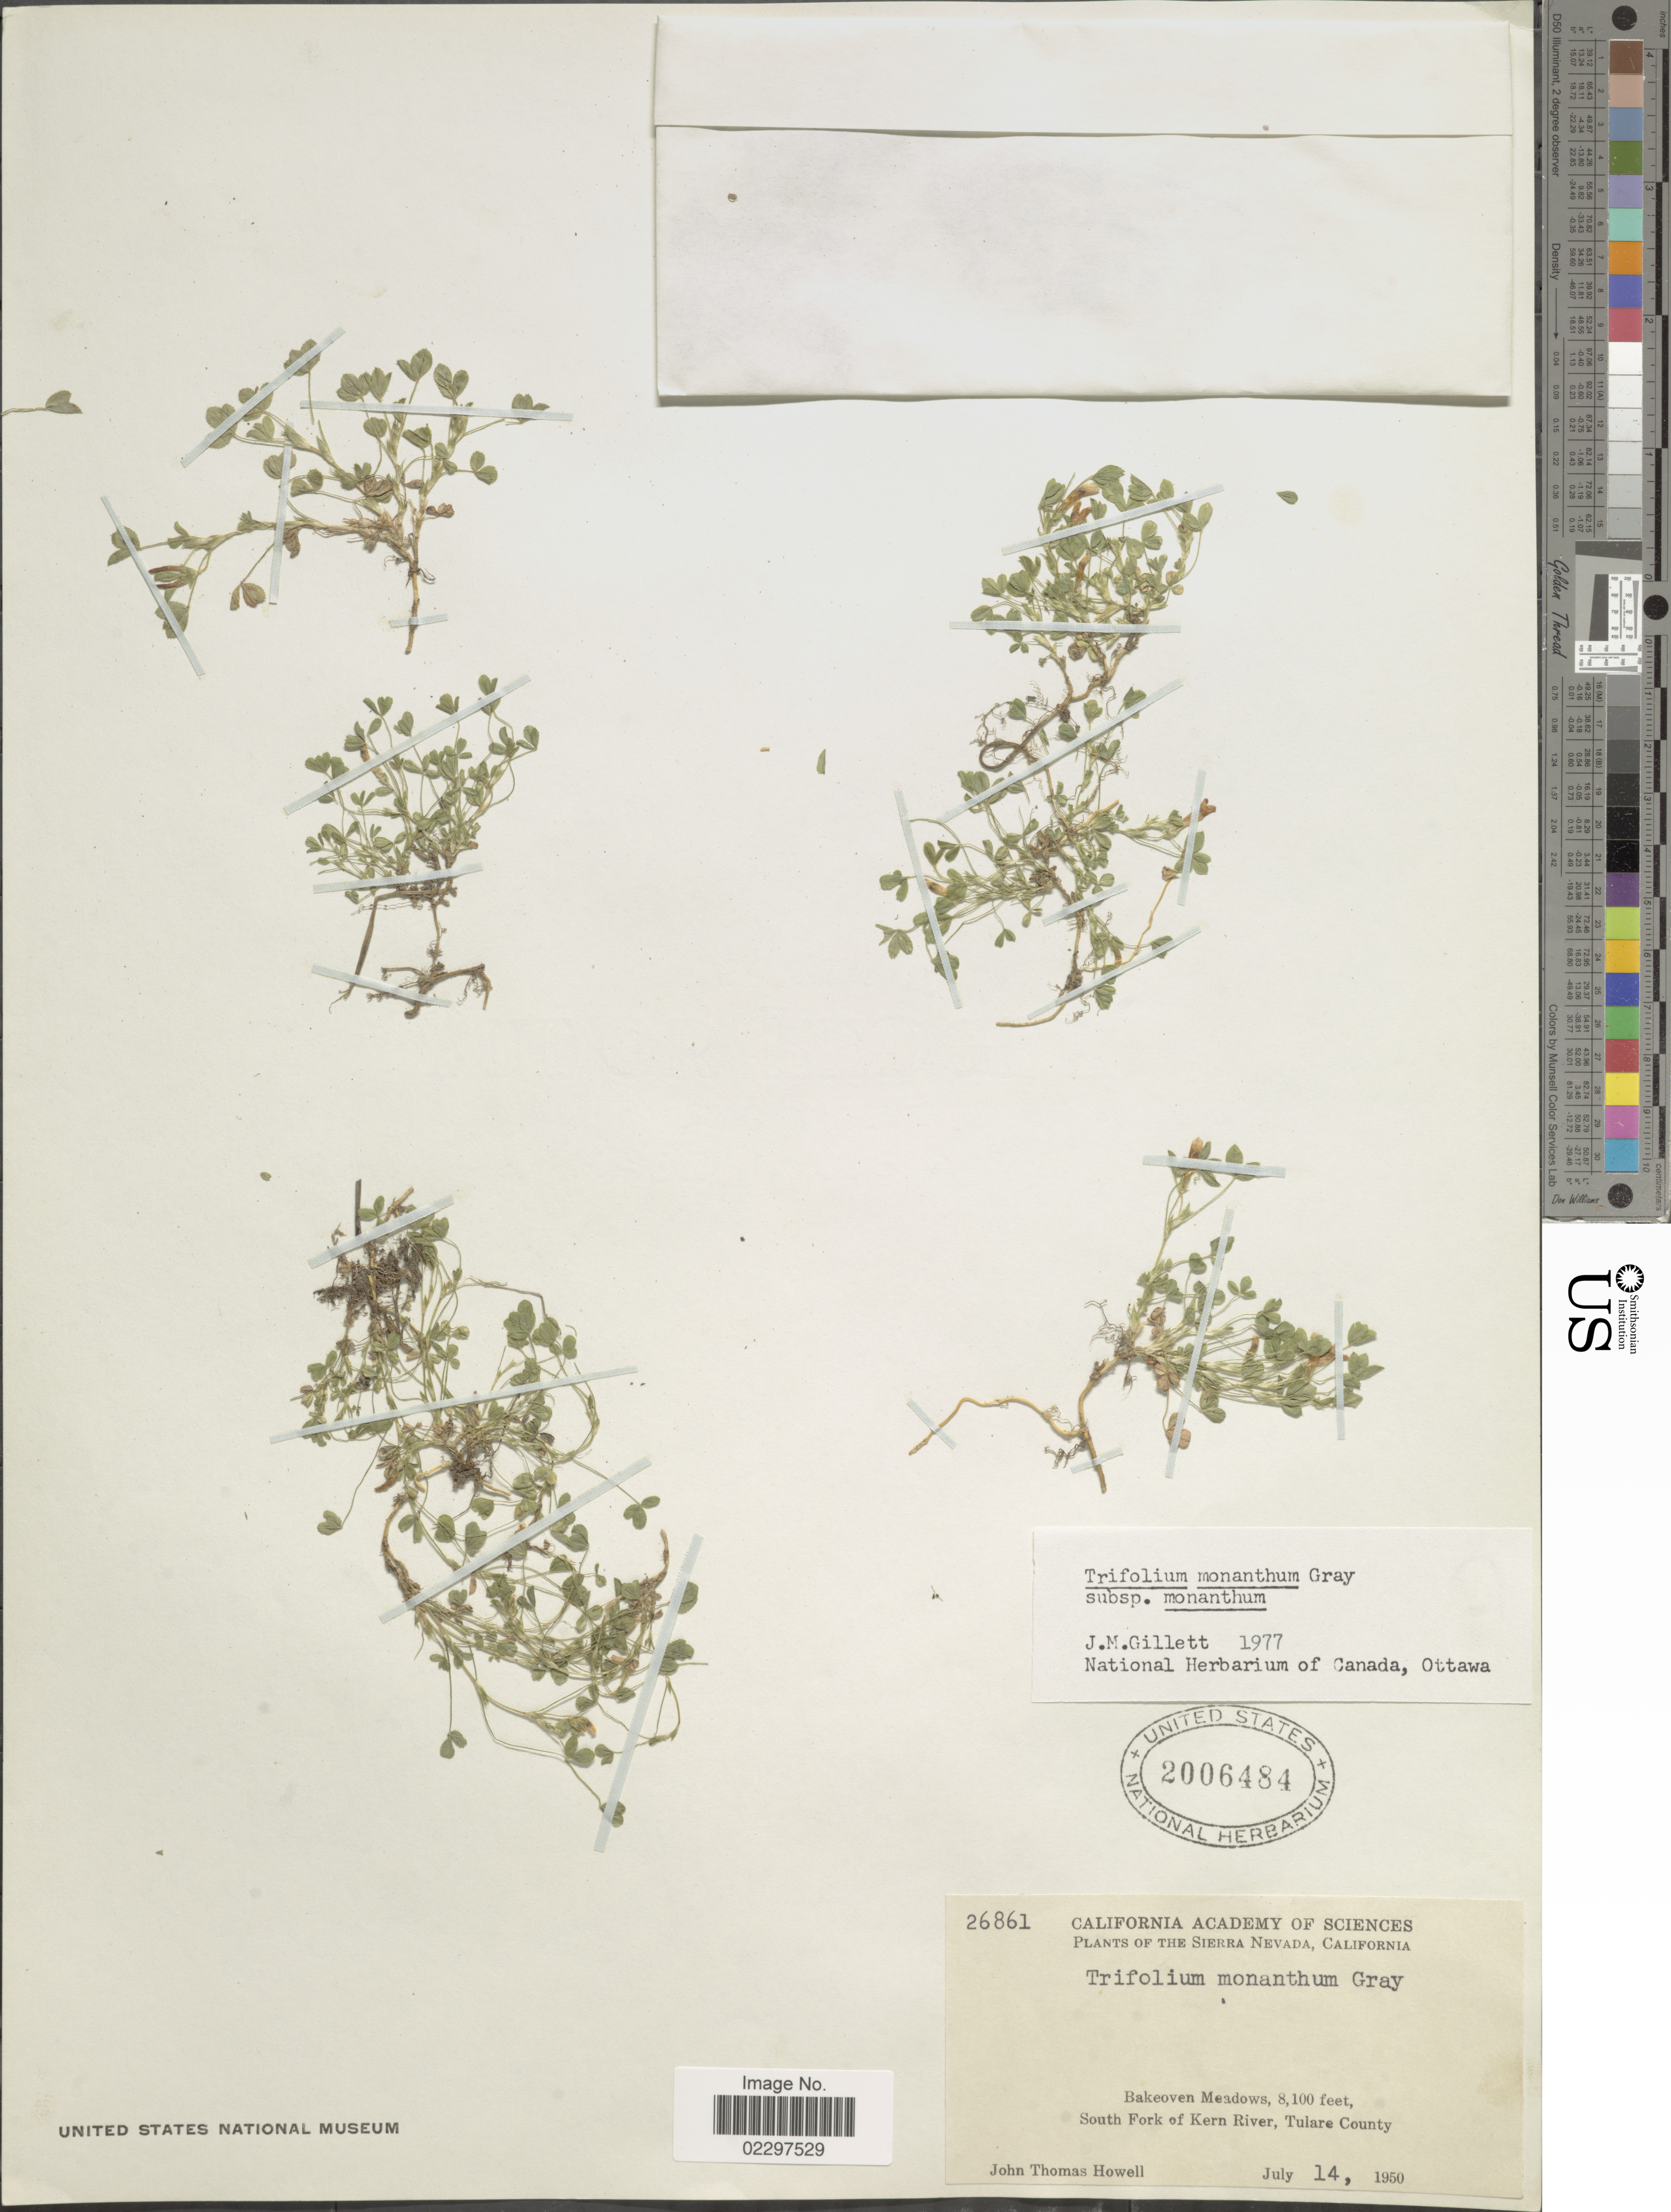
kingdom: Plantae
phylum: Tracheophyta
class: Magnoliopsida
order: Fabales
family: Fabaceae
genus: Trifolium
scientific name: Trifolium monanthum subsp. monanthum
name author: A. Gray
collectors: J. T. Howell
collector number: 26861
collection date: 1950-07-14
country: United States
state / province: California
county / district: Tulare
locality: Sierra Nevada. Bakeoven Meadows. South Fork of Kern River, Tulare County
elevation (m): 2469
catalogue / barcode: US 2006484